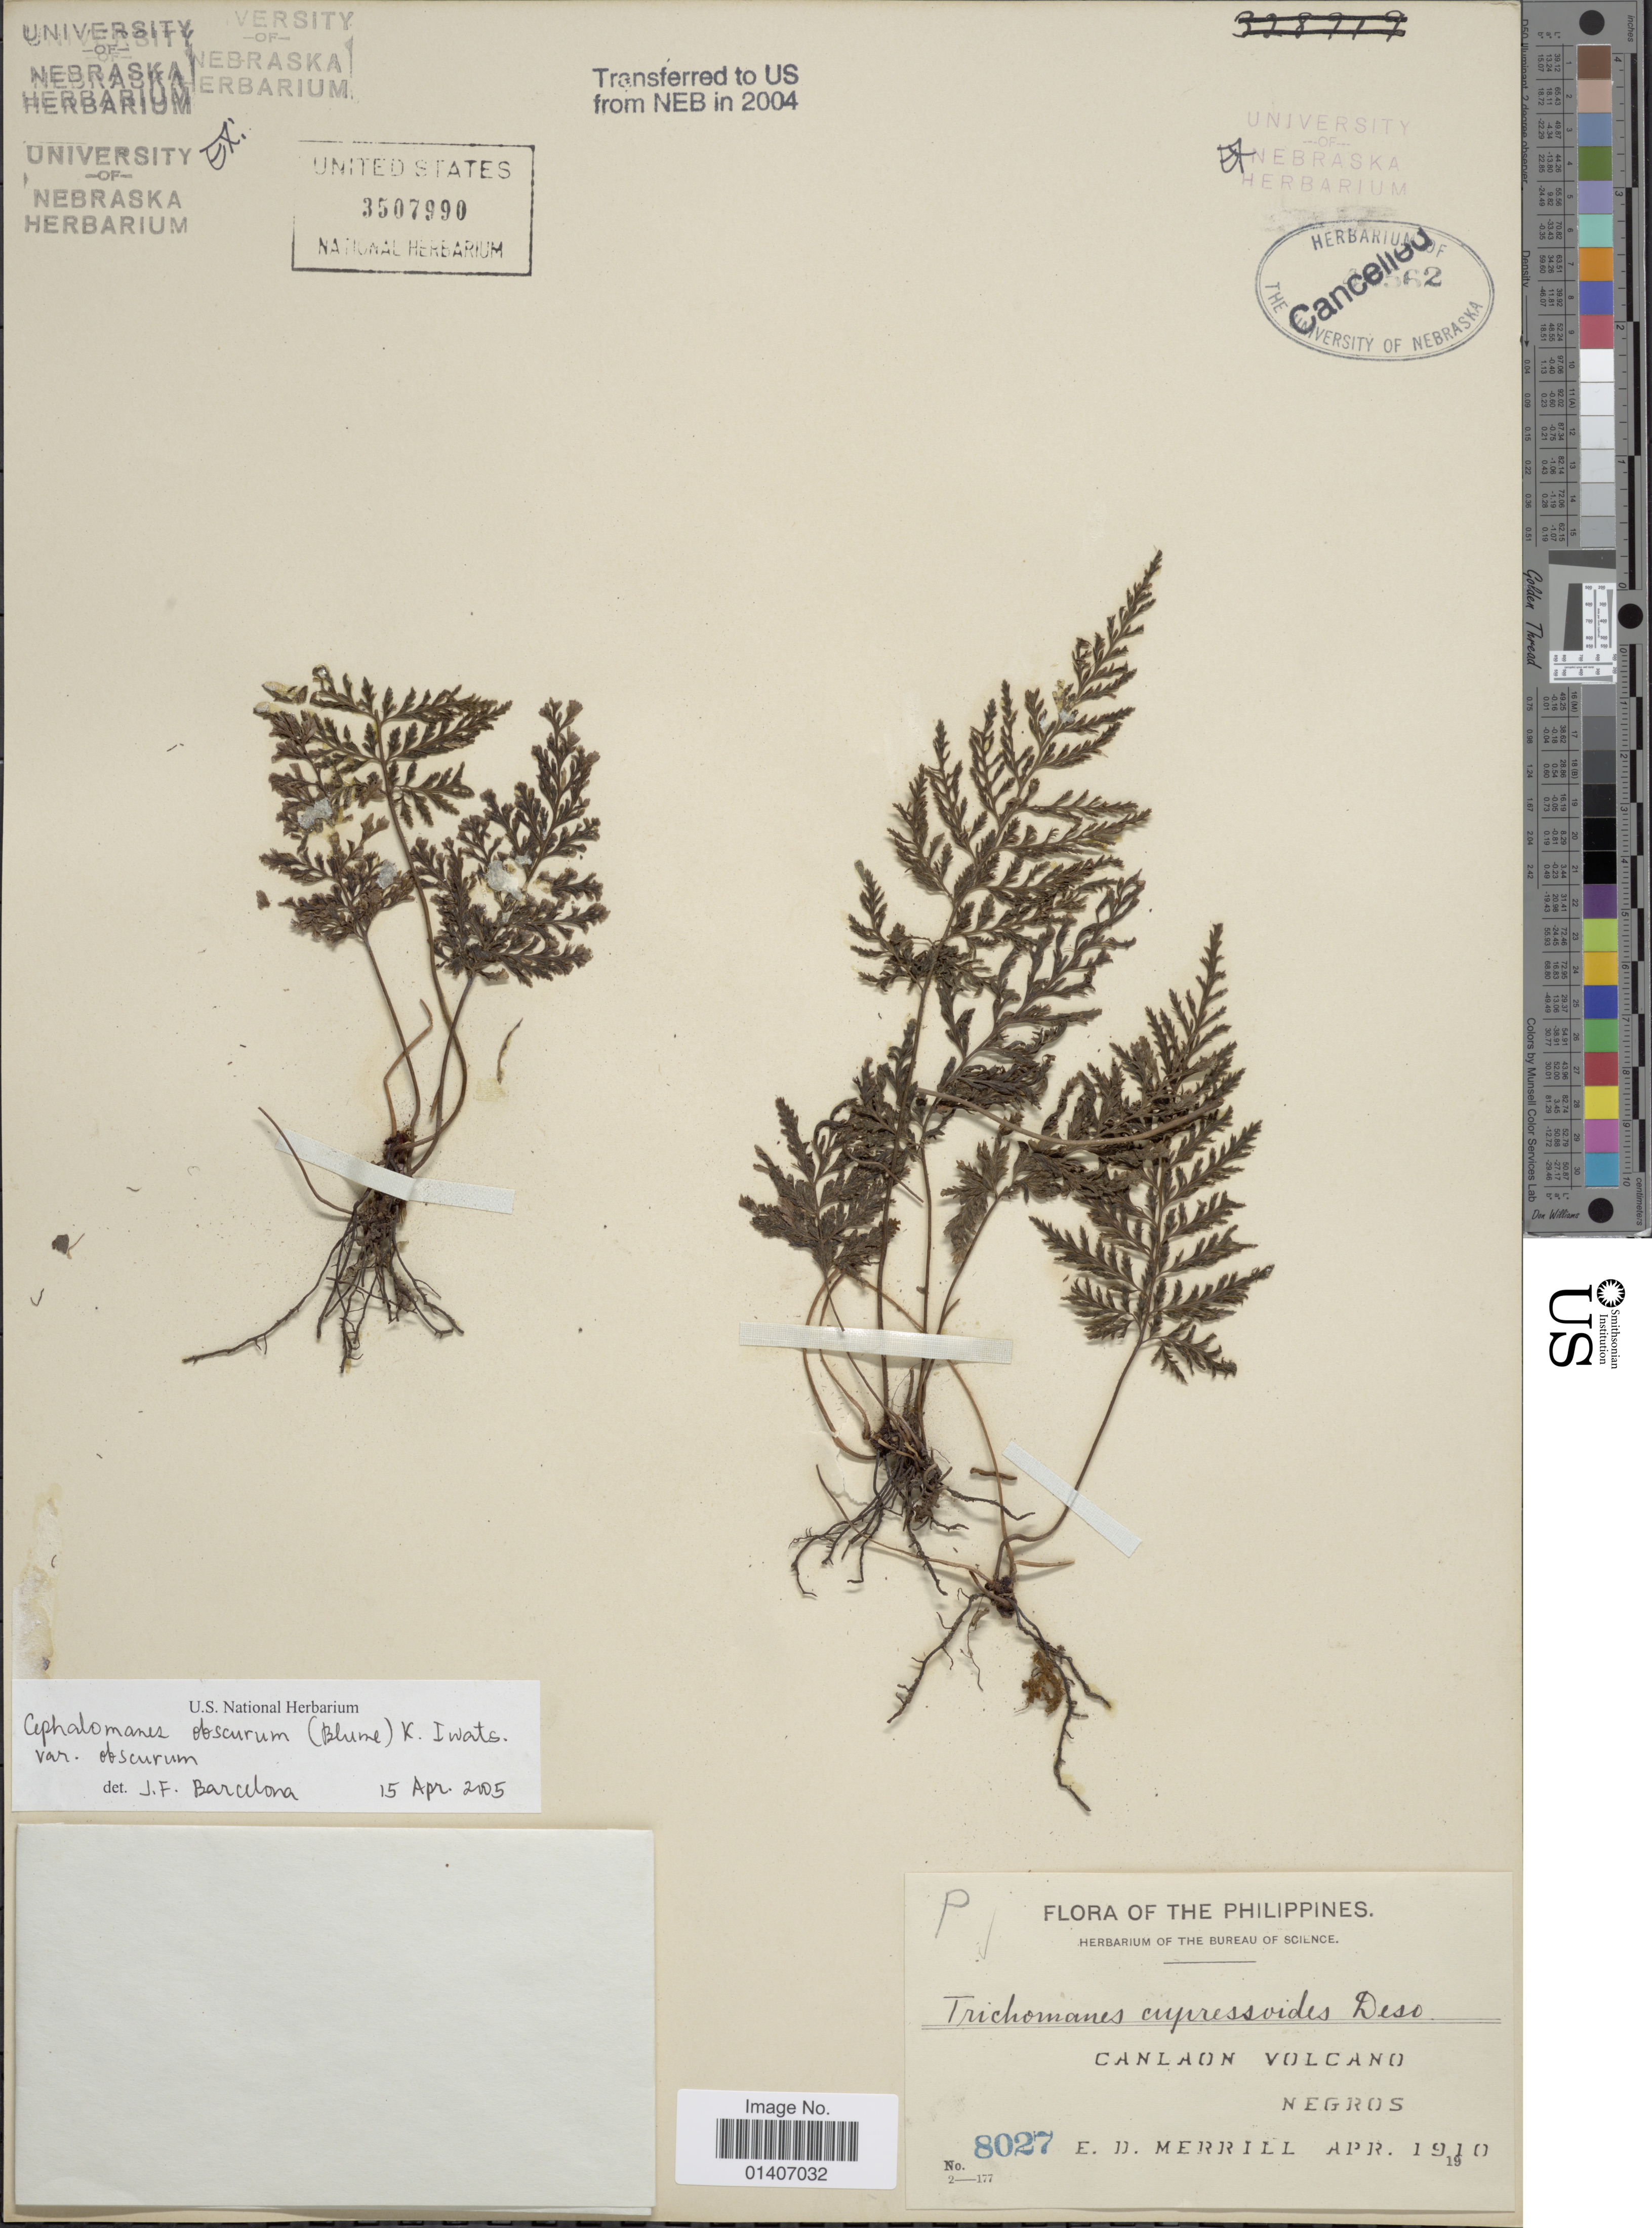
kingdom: Plantae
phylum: Tracheophyta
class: Polypodiopsida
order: Hymenophyllales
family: Hymenophyllaceae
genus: Abrodictyum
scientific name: Abrodictyum obscurum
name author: (Blume) Ebihara & K. Iwats.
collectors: E. D. Merrill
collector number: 8027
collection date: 1910-04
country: Philippines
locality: Canlaon Volcano, Negros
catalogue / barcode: US 3507990